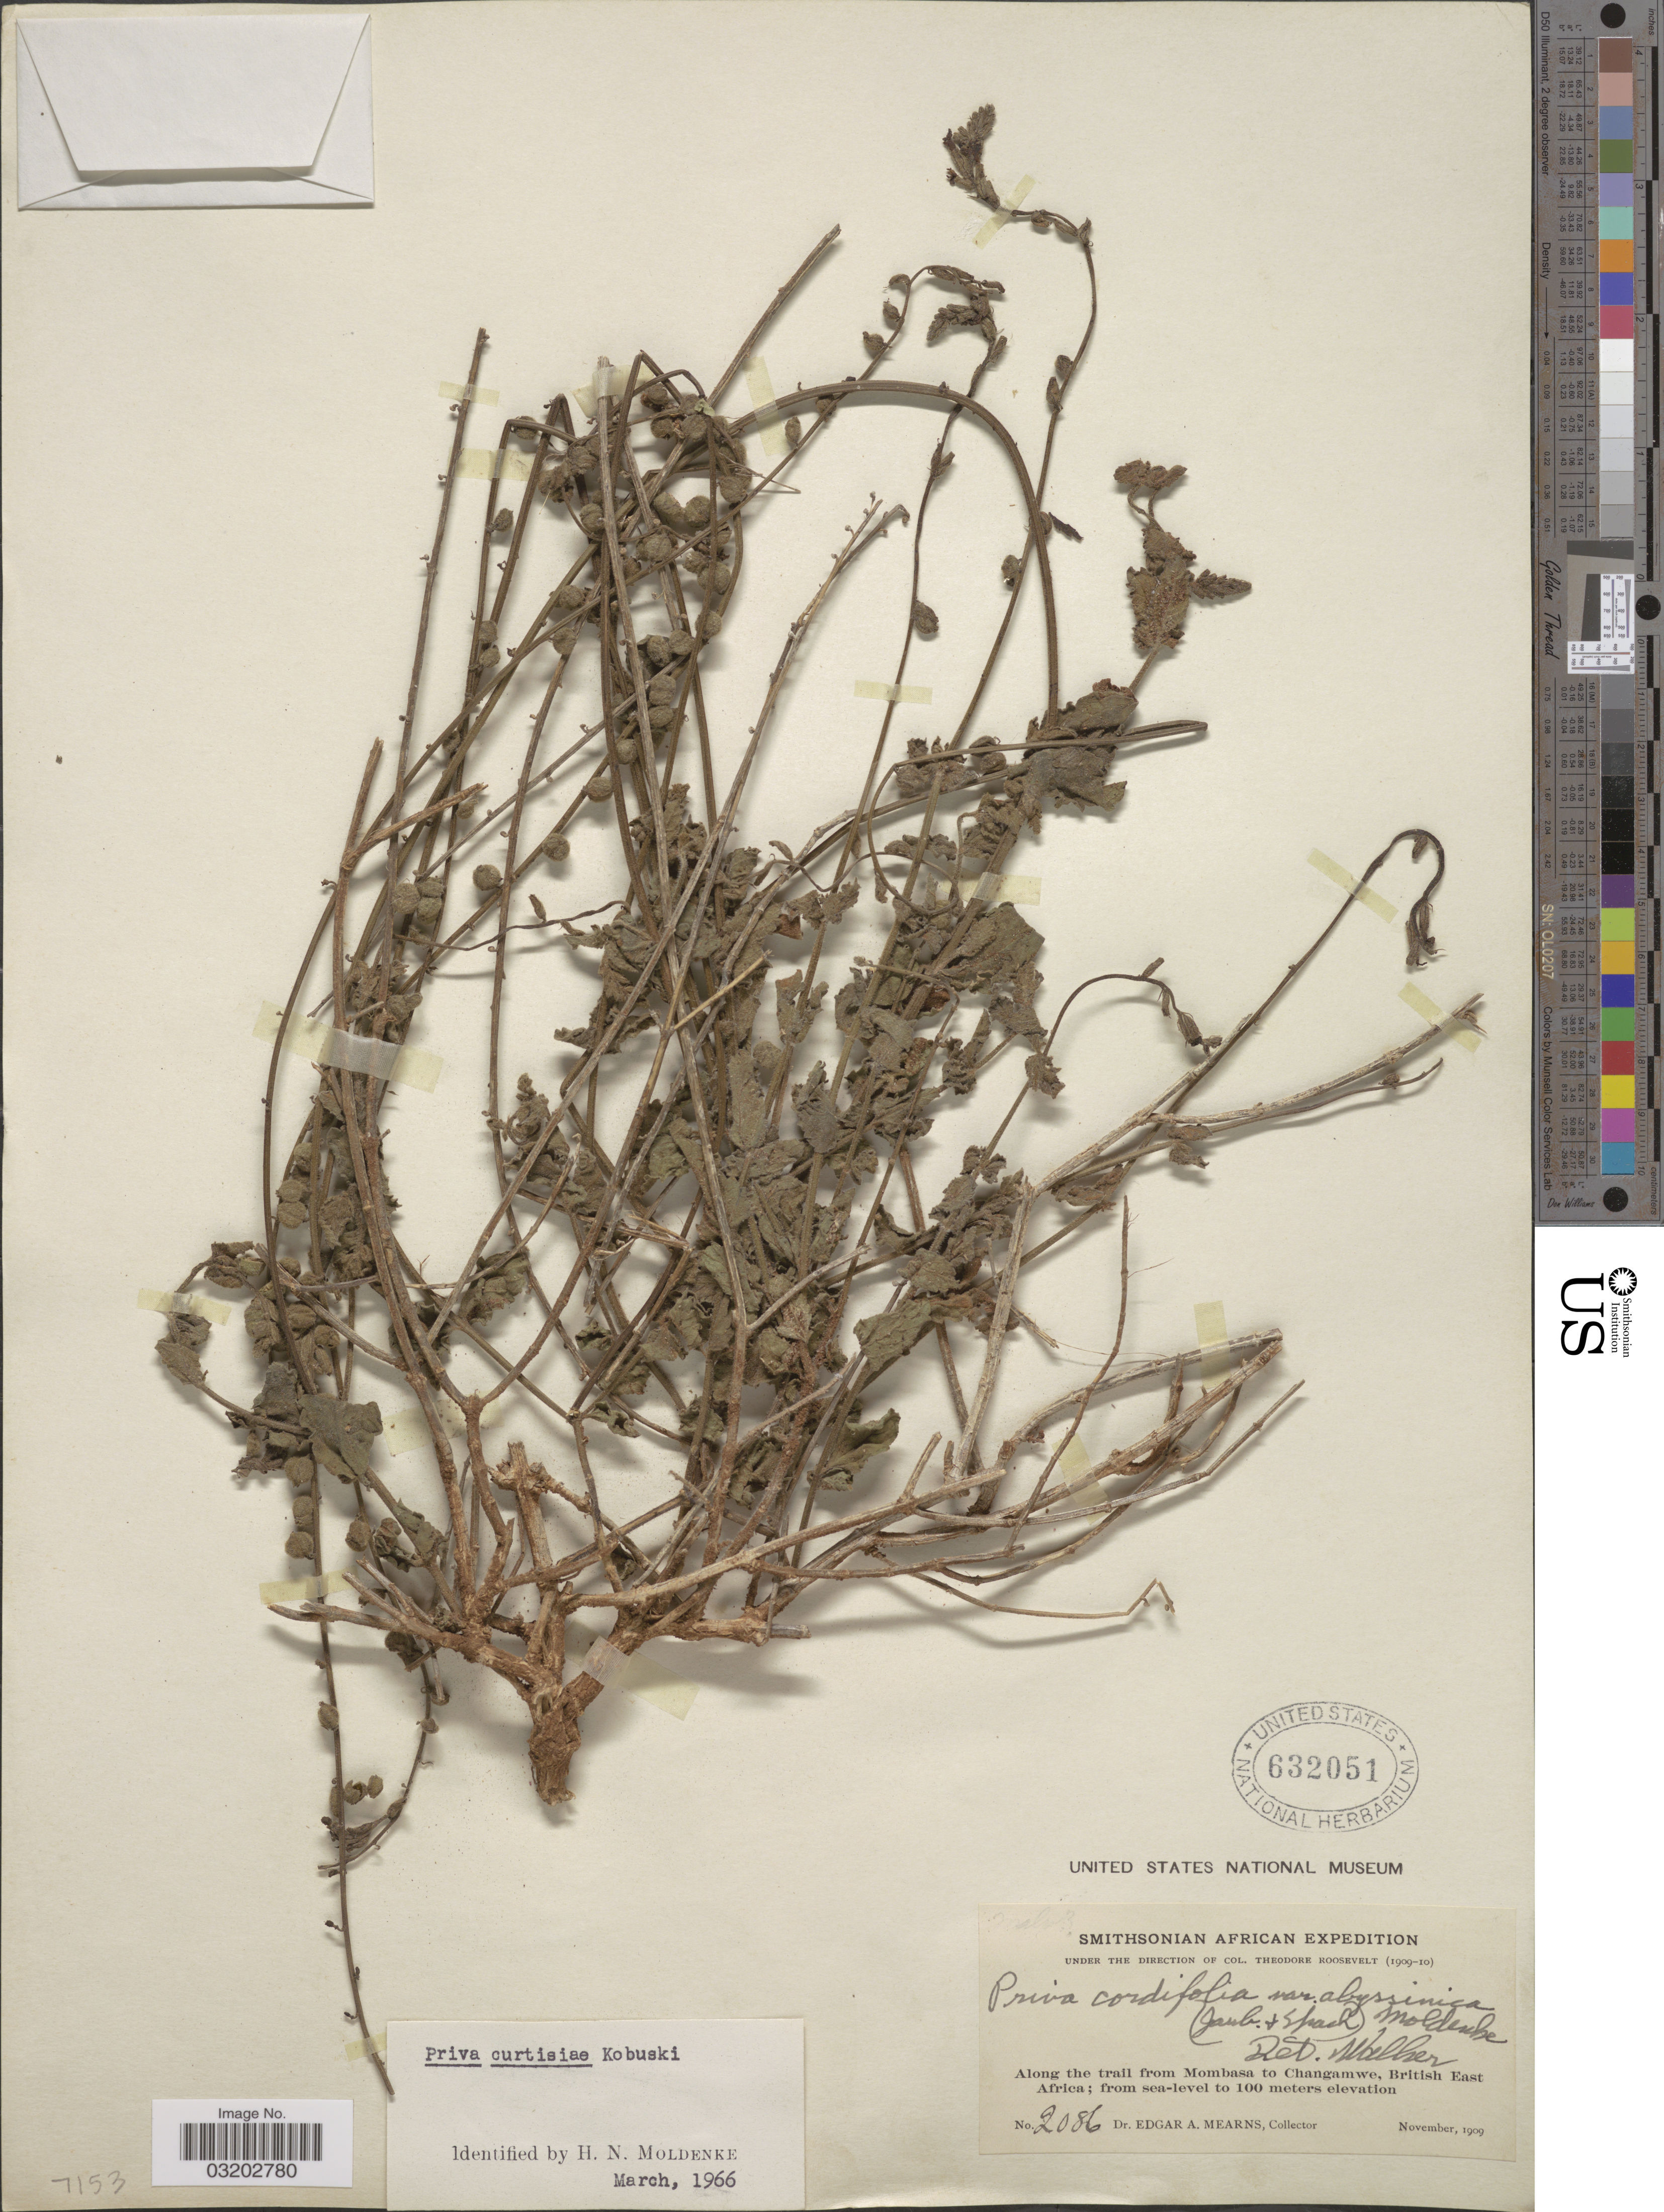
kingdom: Plantae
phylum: Tracheophyta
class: Magnoliopsida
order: Lamiales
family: Verbenaceae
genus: Priva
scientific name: Priva curtisiae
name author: Kobuski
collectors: E. A. Mearns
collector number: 2086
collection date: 1909-11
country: Kenya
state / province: Mombasa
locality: Along the trail from Mombasa to Changamwe, British East Africa.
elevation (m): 0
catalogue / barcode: US 632051